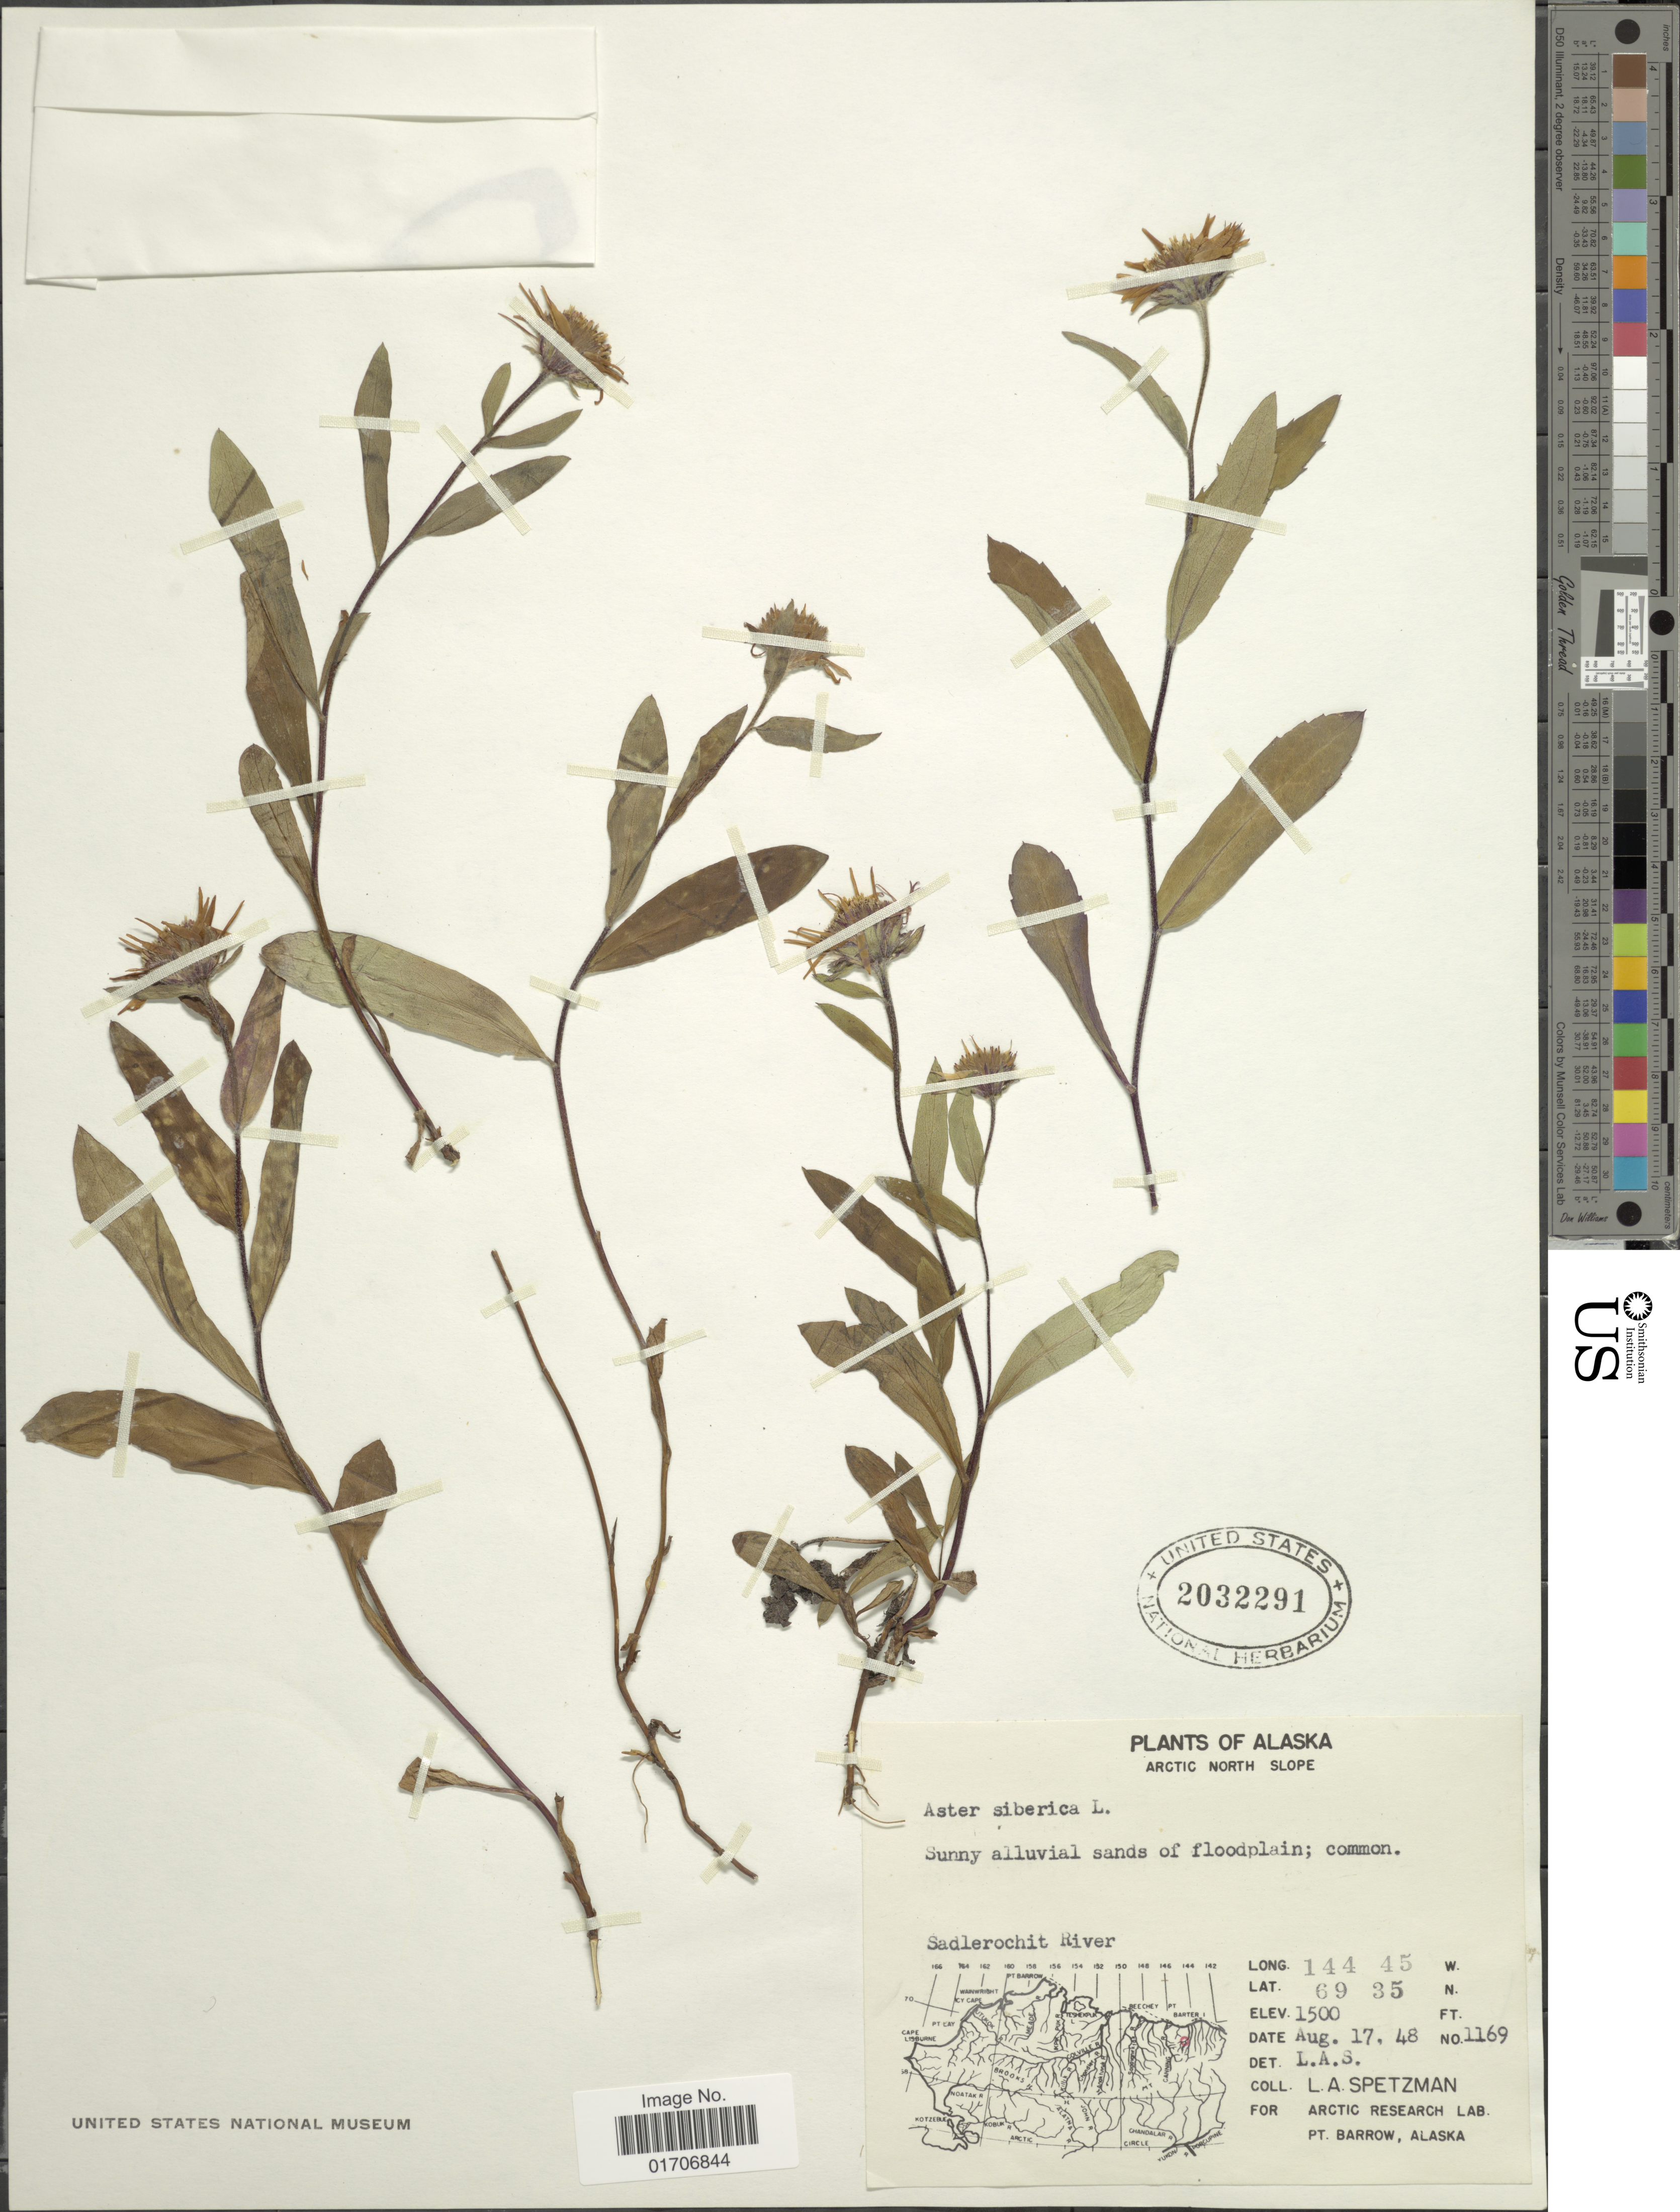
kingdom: Plantae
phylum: Tracheophyta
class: Magnoliopsida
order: Asterales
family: Asteraceae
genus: Eurybia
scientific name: Eurybia sibirica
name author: (L.) G.L. Nesom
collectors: L. Spetzman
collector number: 1169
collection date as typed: Transcribed d/m/y: 17/8/48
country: United States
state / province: Alaska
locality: Arctic North Slope. Sadlerochit River.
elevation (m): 457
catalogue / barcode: US 2032291